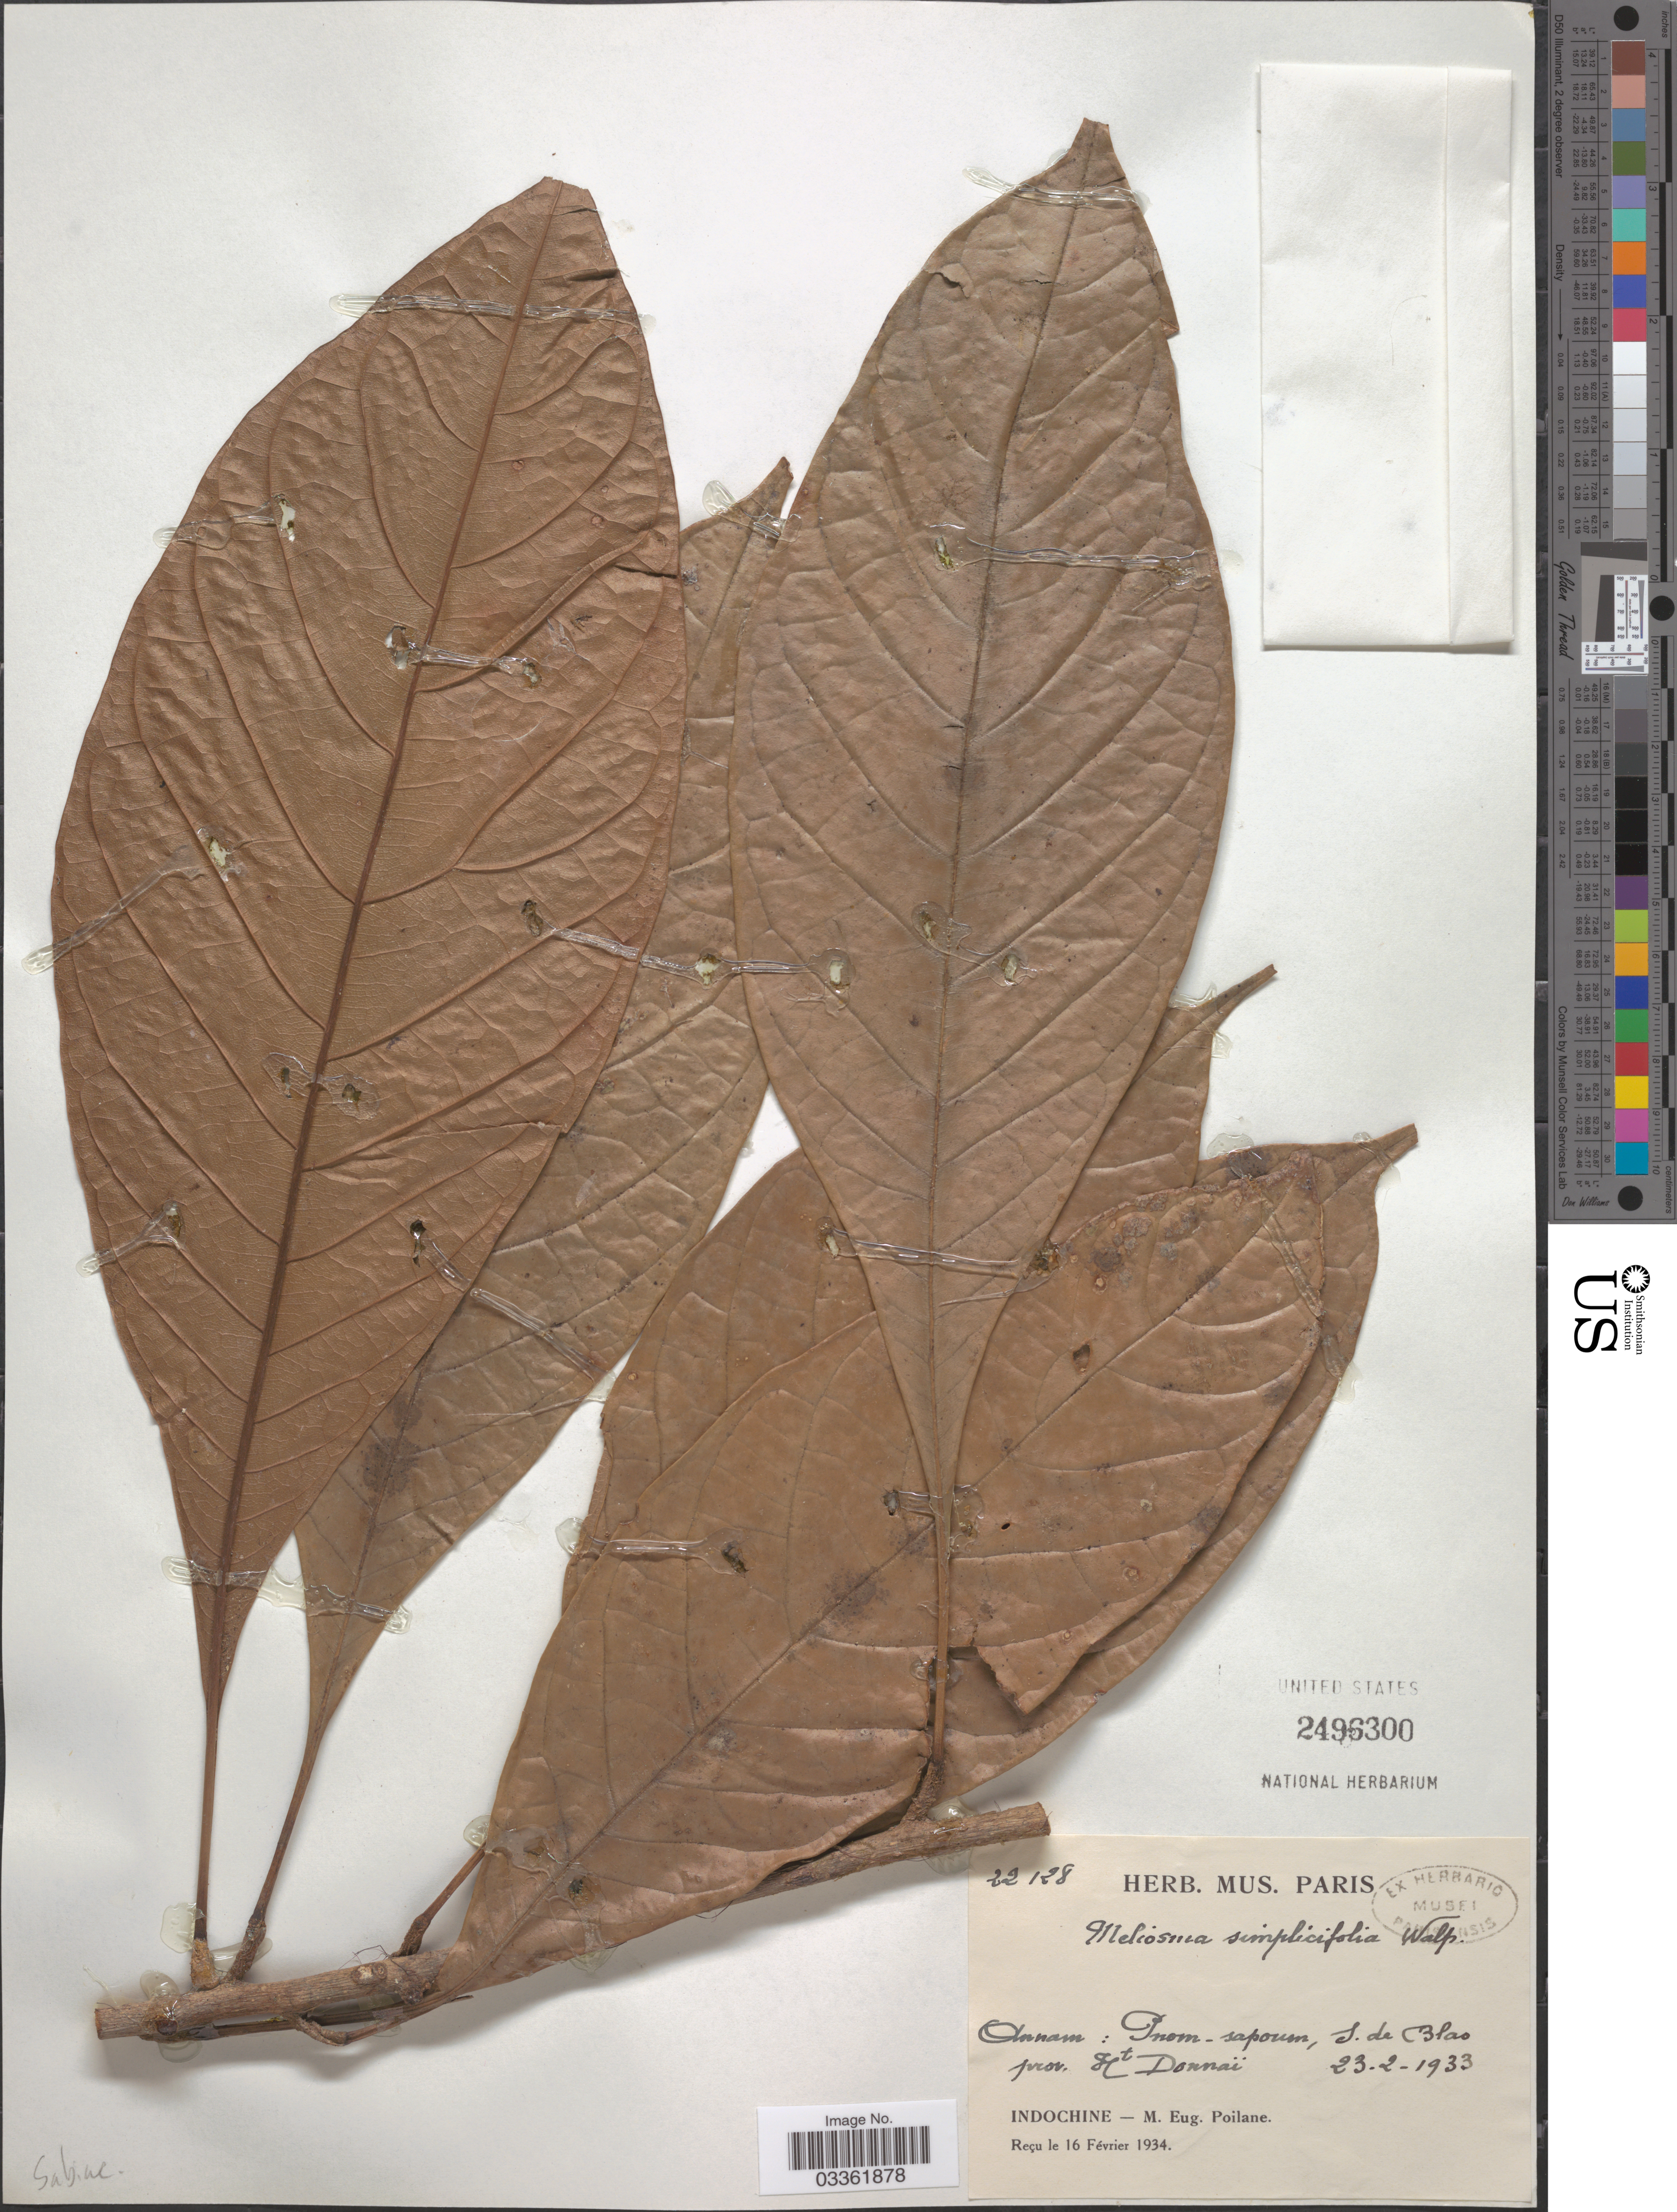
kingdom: Plantae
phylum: Tracheophyta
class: Magnoliopsida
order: Proteales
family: Sabiaceae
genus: Meliosma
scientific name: Meliosma simplicifolia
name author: (Roxb.) Walp.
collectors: M. Poilane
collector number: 22128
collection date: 1933-02-23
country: Vietnam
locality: Annam: Pnom-sapoun, S. de Blas, prov. St. Donnaï.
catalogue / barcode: US 2496300